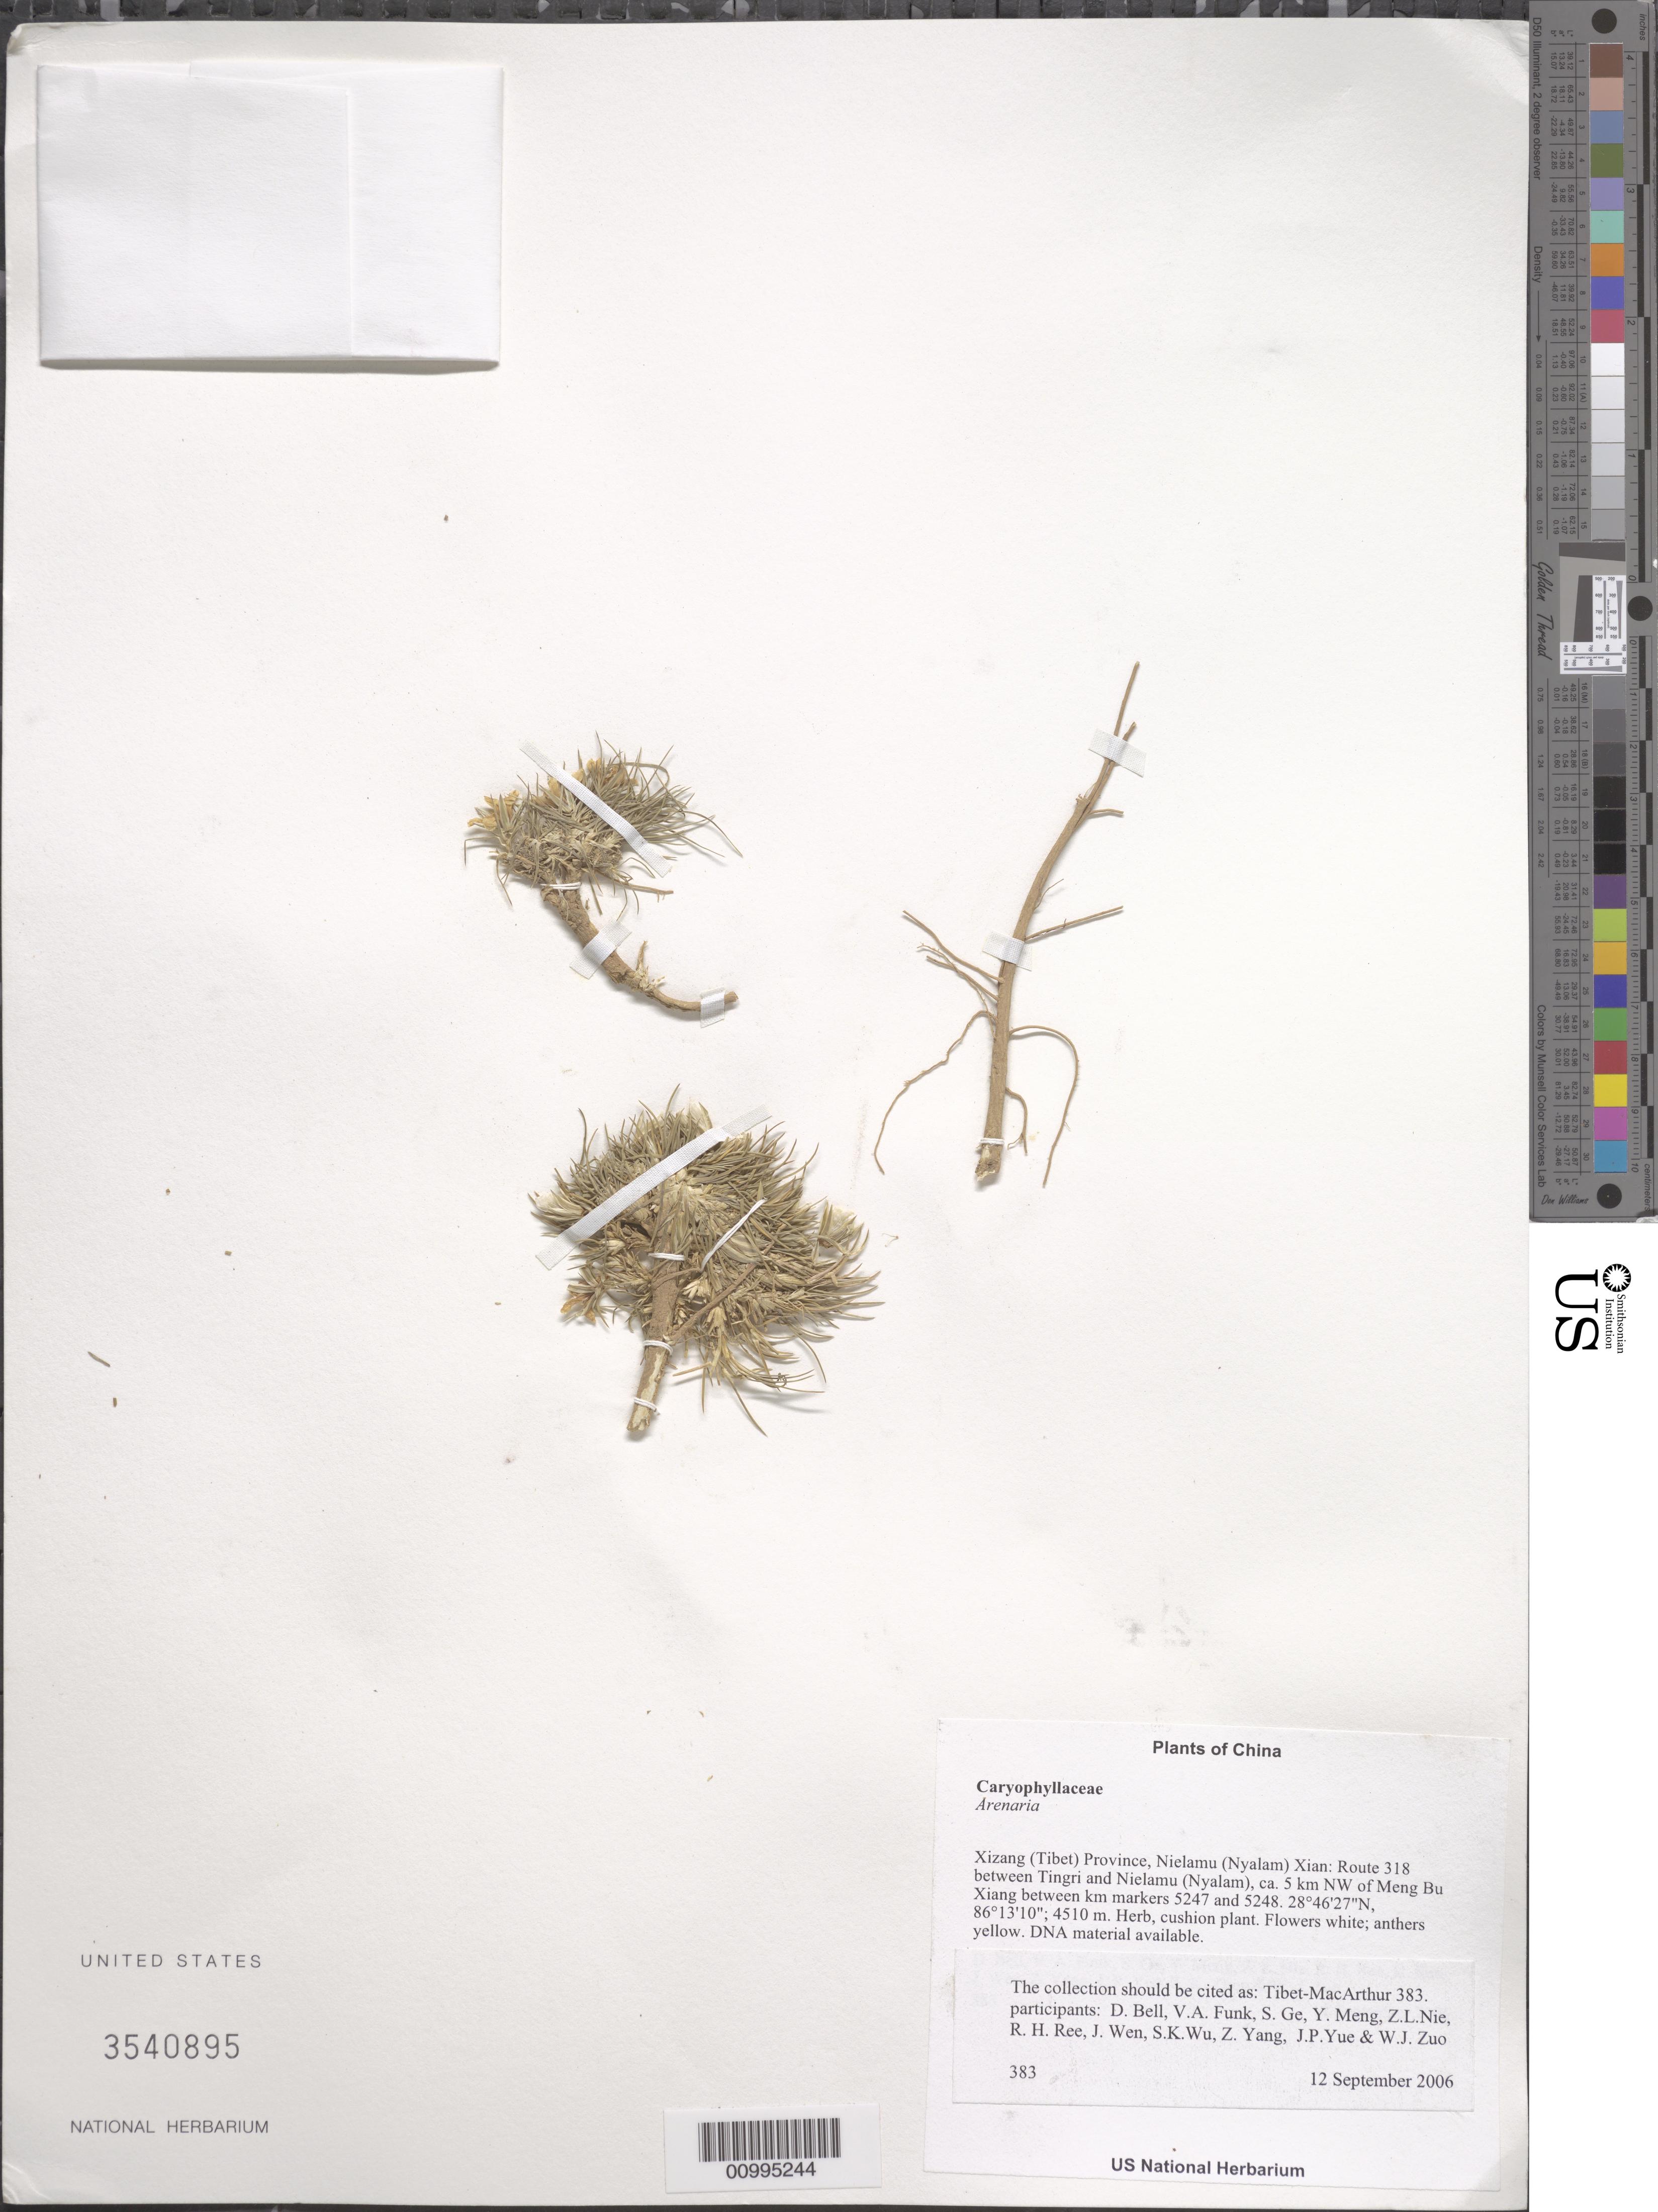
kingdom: Plantae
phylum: Tracheophyta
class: Magnoliopsida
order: Caryophyllales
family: Caryophyllaceae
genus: Arenaria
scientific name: Arenaria sp.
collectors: Tibet-MacArthur, D. A. Bell, V. Funk, S. Ge, Y. Meng, Z. Nie, R. Ree, H. Sun, J. Wen, Z. Yang, J. Yue, Z. Zhou & W. Zuo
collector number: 383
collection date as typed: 12 Sep 2006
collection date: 2006-09-12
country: China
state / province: Xizang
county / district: Nielamu (Nyalam) Xian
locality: Route 318 between Tingri and Nielamu (Nyalam), ca. 5 km NW of Meng Bu Xiang between km markers 5247 and 5259.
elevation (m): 4510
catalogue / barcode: US 3540895